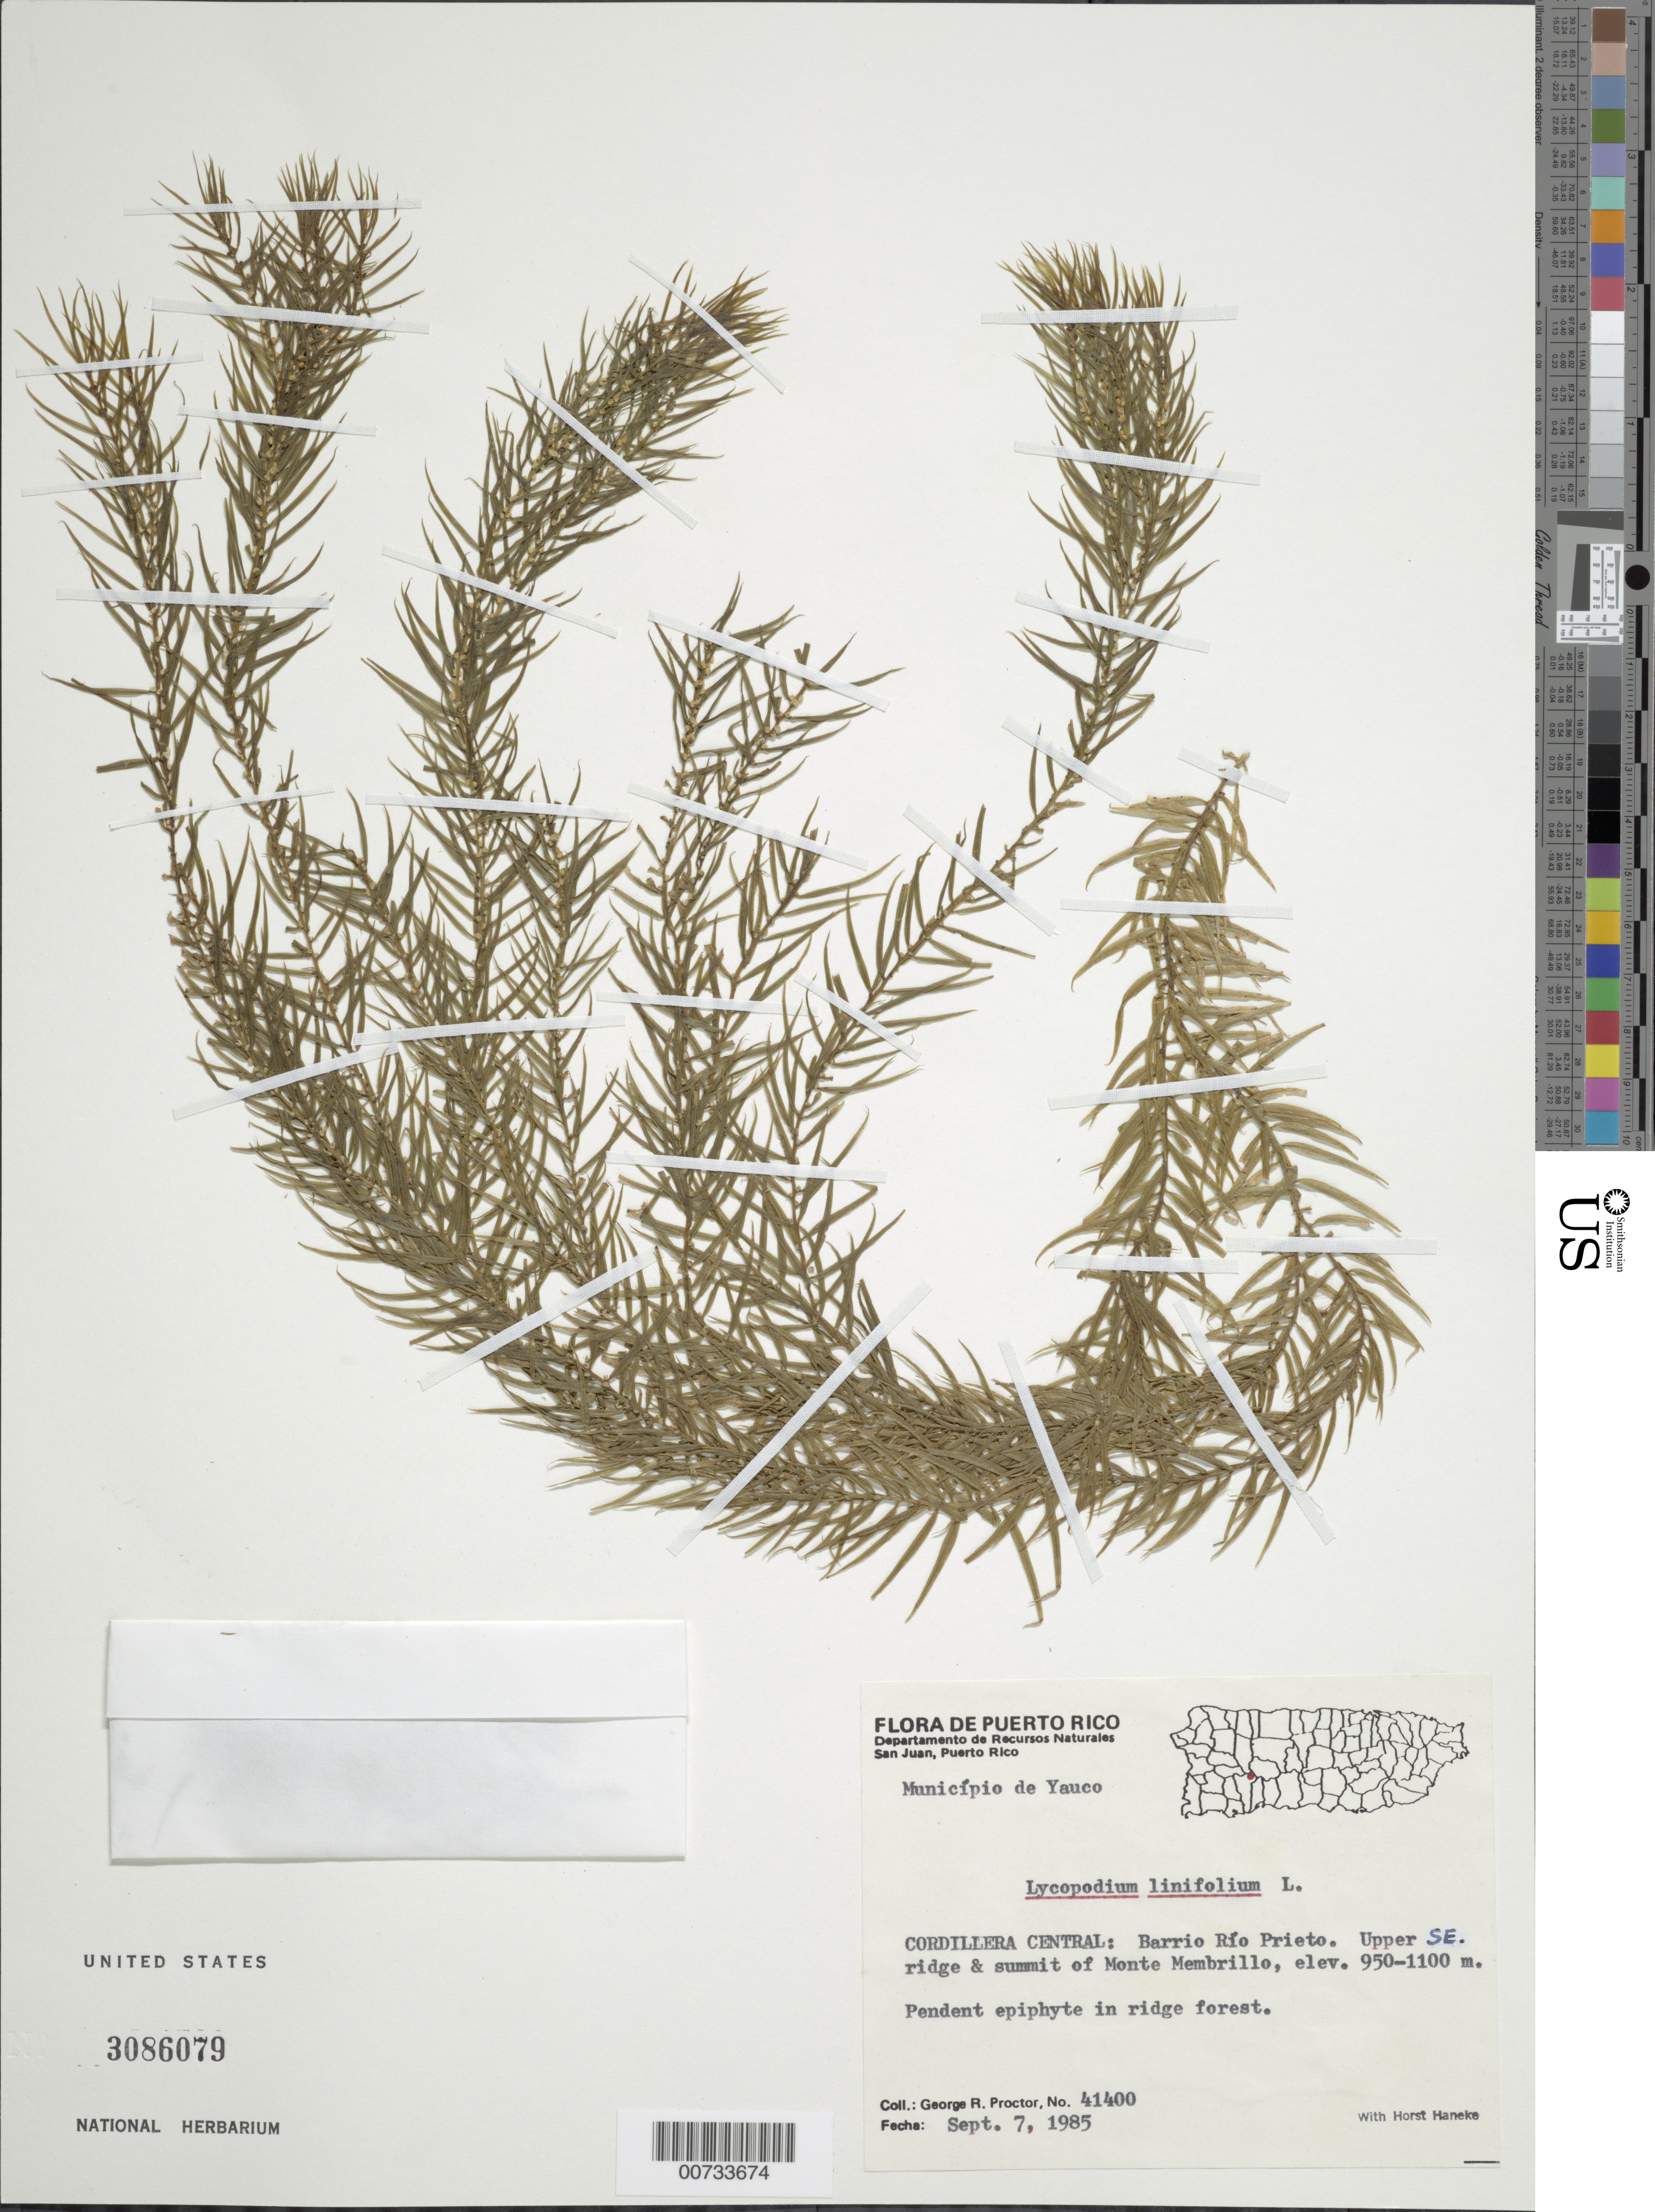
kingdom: Plantae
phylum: Tracheophyta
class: Lycopodiopsida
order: Lycopodiales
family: Lycopodiaceae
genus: Phlegmariurus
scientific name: Phlegmariurus linifolius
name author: (L.) B. Øllg.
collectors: G. R. Proctor & H. Haneke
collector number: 41400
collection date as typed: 07 Sep 1985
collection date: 1985-09-07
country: Puerto Rico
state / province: Yauco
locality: Mun. Yauco: Cordillera Central, Barrio Rio Prieto, Upper SE ridge & summit of Monte Membrillo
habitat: In ridge forest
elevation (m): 950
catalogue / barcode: US 3086079